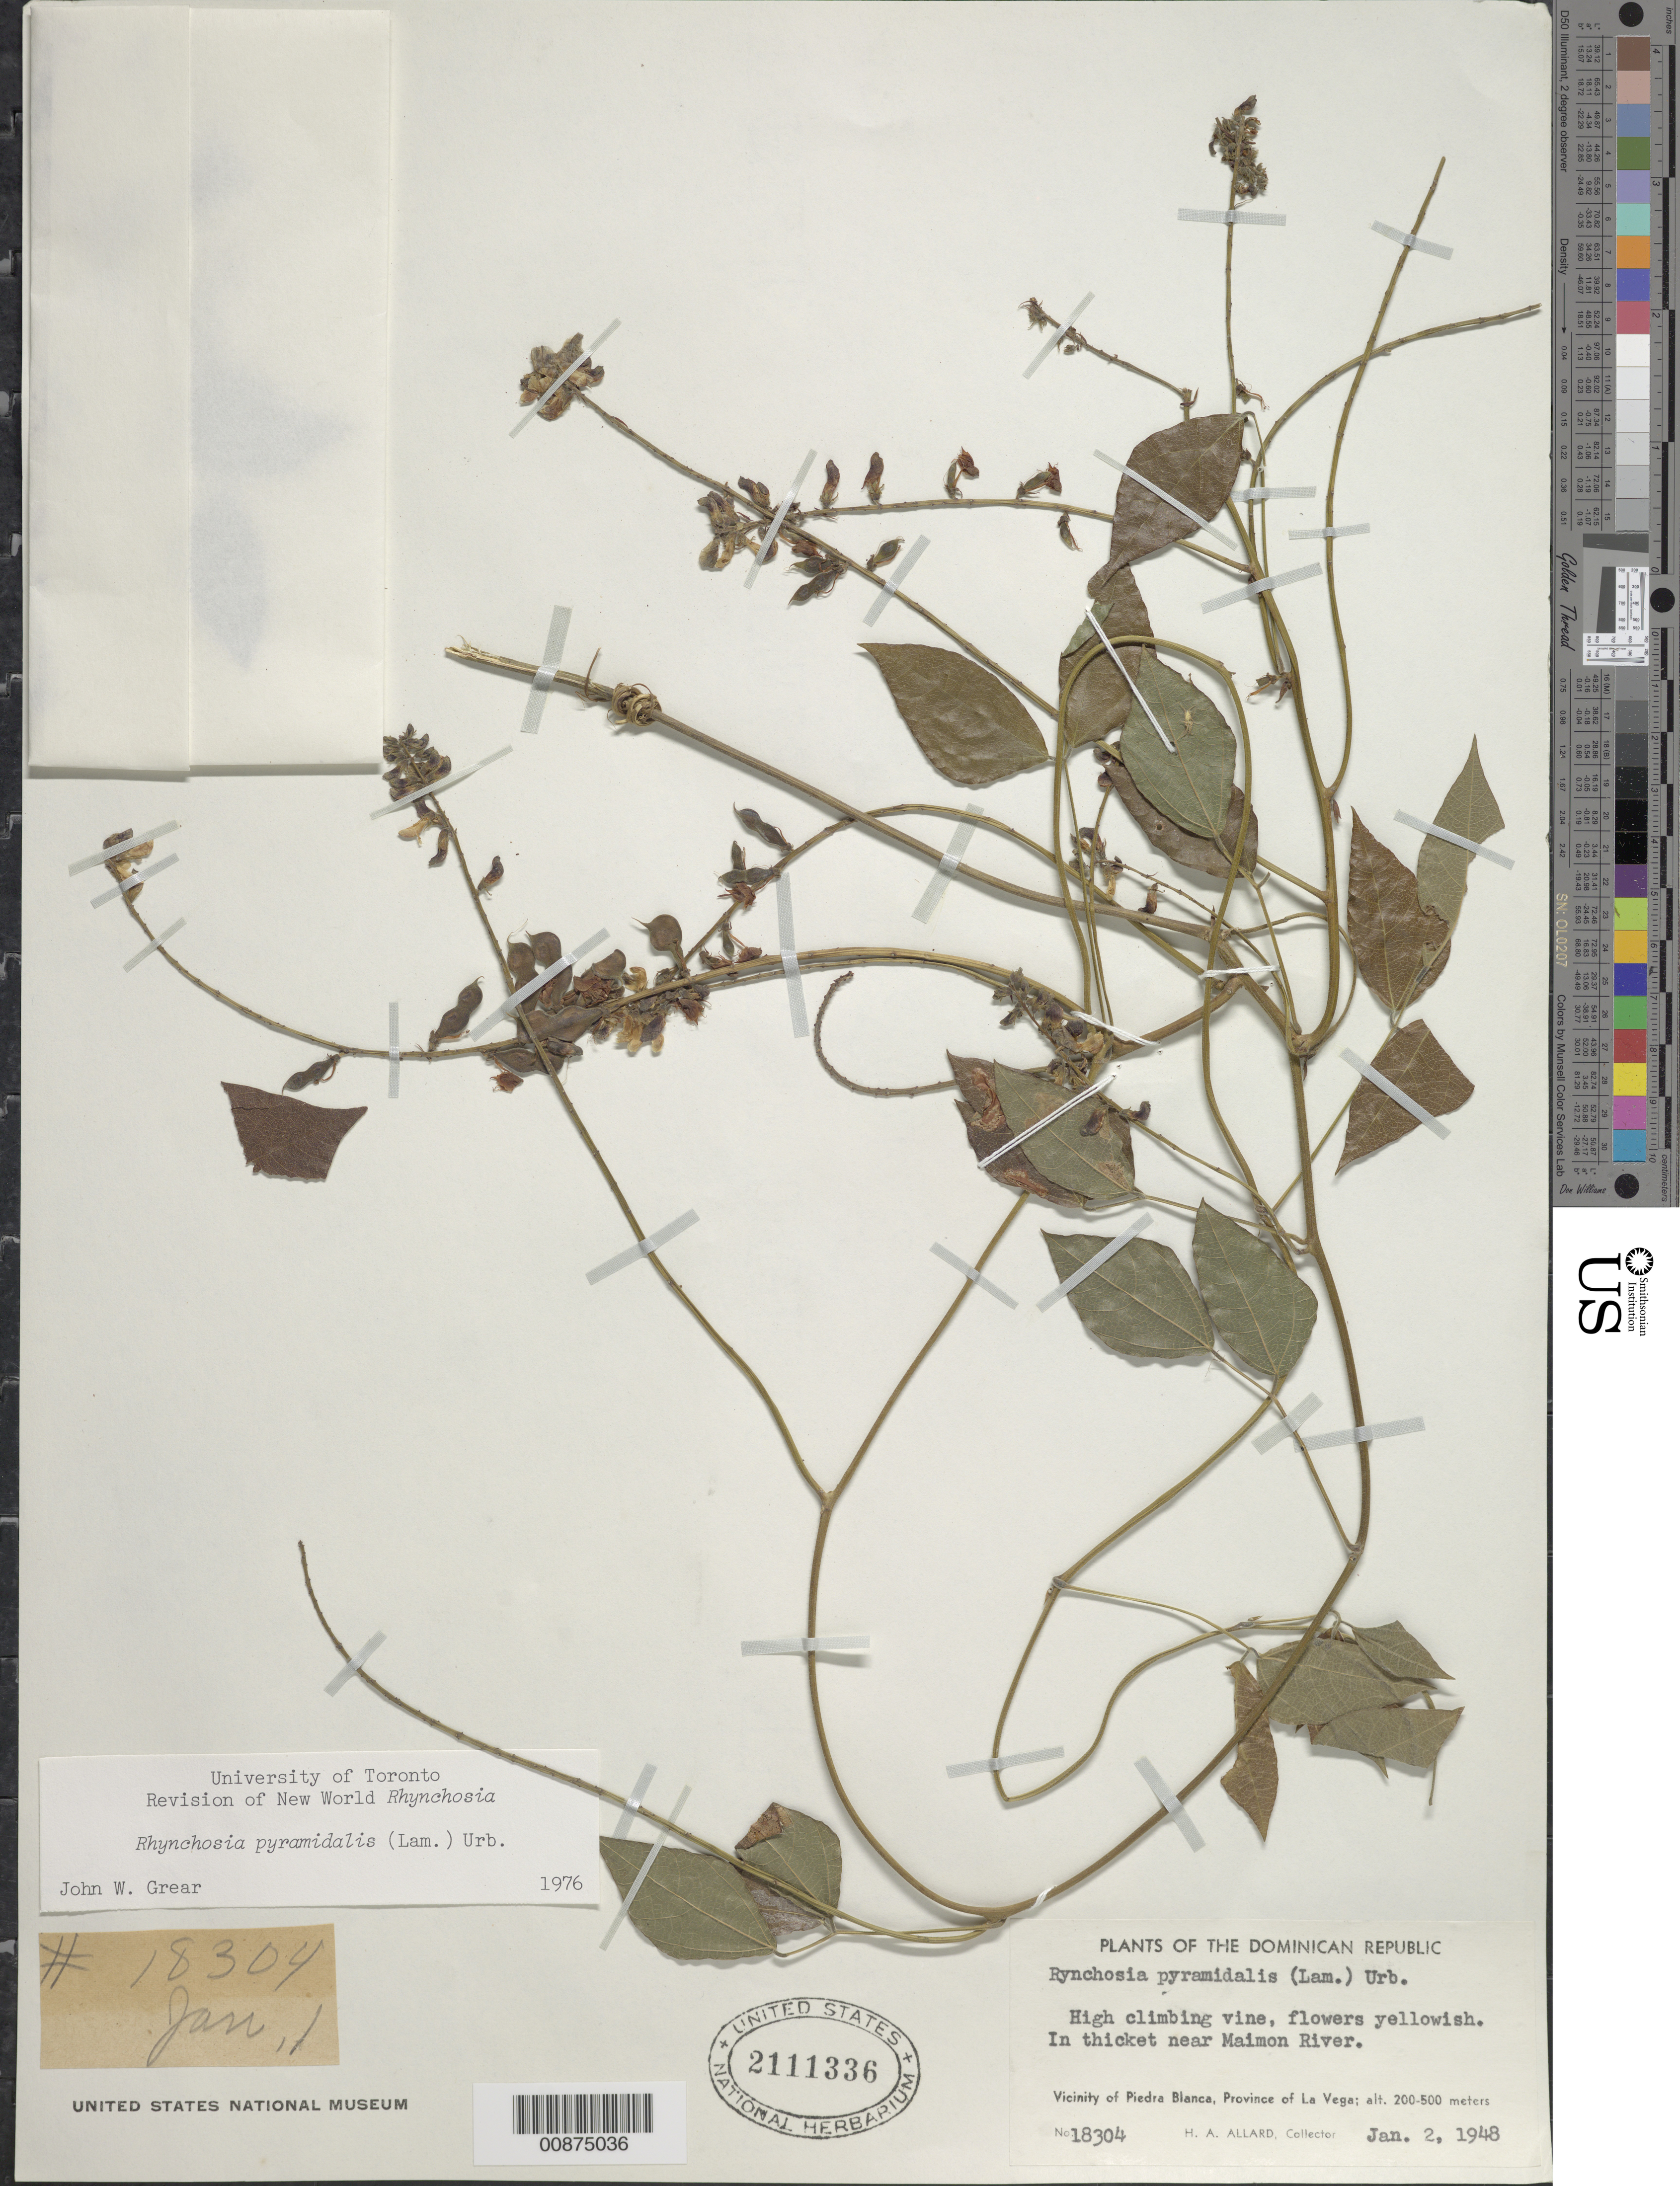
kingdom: Plantae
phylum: Tracheophyta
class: Magnoliopsida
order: Fabales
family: Fabaceae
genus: Rhynchosia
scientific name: Rhynchosia pyramidalis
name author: (Lam.) Urb.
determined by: Grear, J. W., Jr.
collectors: H. A. Allard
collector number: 18304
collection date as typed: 02 Jan 1948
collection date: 1948-01-02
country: Dominican Republic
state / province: La Vega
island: Hispaniola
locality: Near Maimon River. Vicinity of Piedra Blanca.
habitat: In thickets near river.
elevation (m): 200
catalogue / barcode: US 2111336